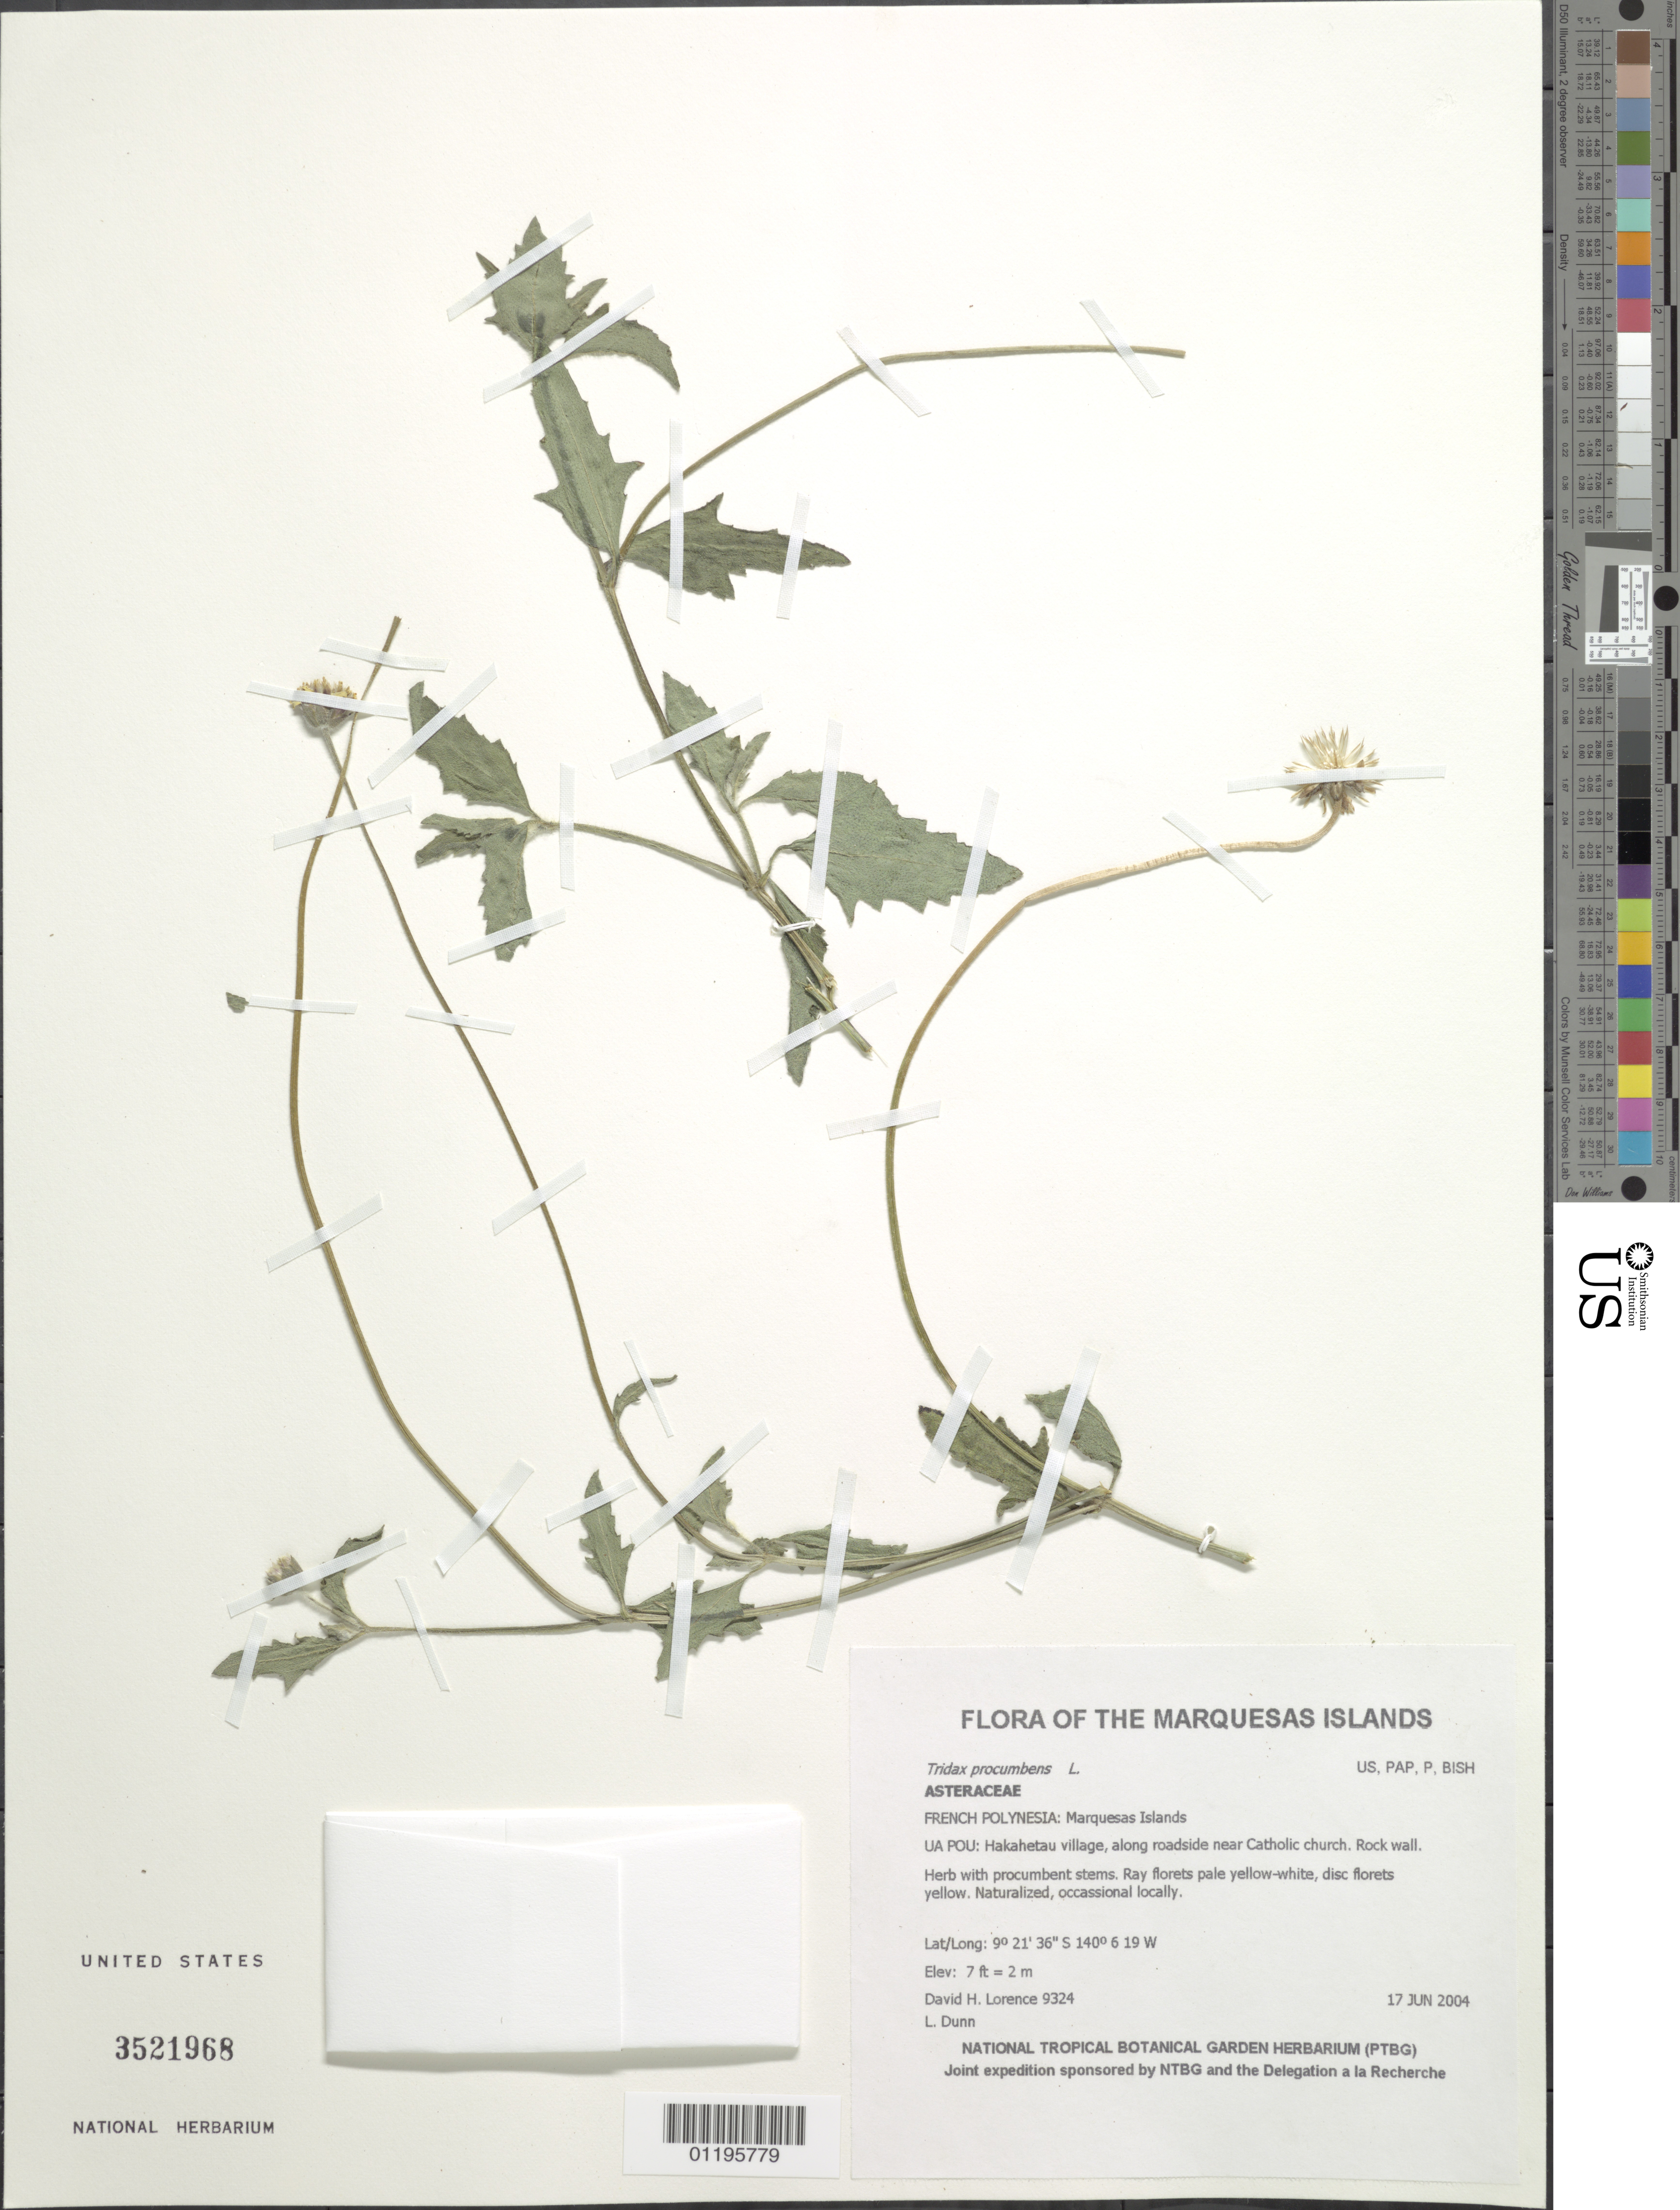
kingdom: Plantae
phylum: Tracheophyta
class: Magnoliopsida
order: Asterales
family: Asteraceae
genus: Tridax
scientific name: Tridax procumbens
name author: L.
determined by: Lorence, David H., (PTBG), National Tropical Botanical Garden (UNITED STATES)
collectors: D. Lorence & L. Dunn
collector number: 9324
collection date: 2004-06-17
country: French Polynesia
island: Ua Pou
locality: Hakahetau village, along roadside near Catholic church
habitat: Rock wall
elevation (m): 2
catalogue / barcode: US 3521968